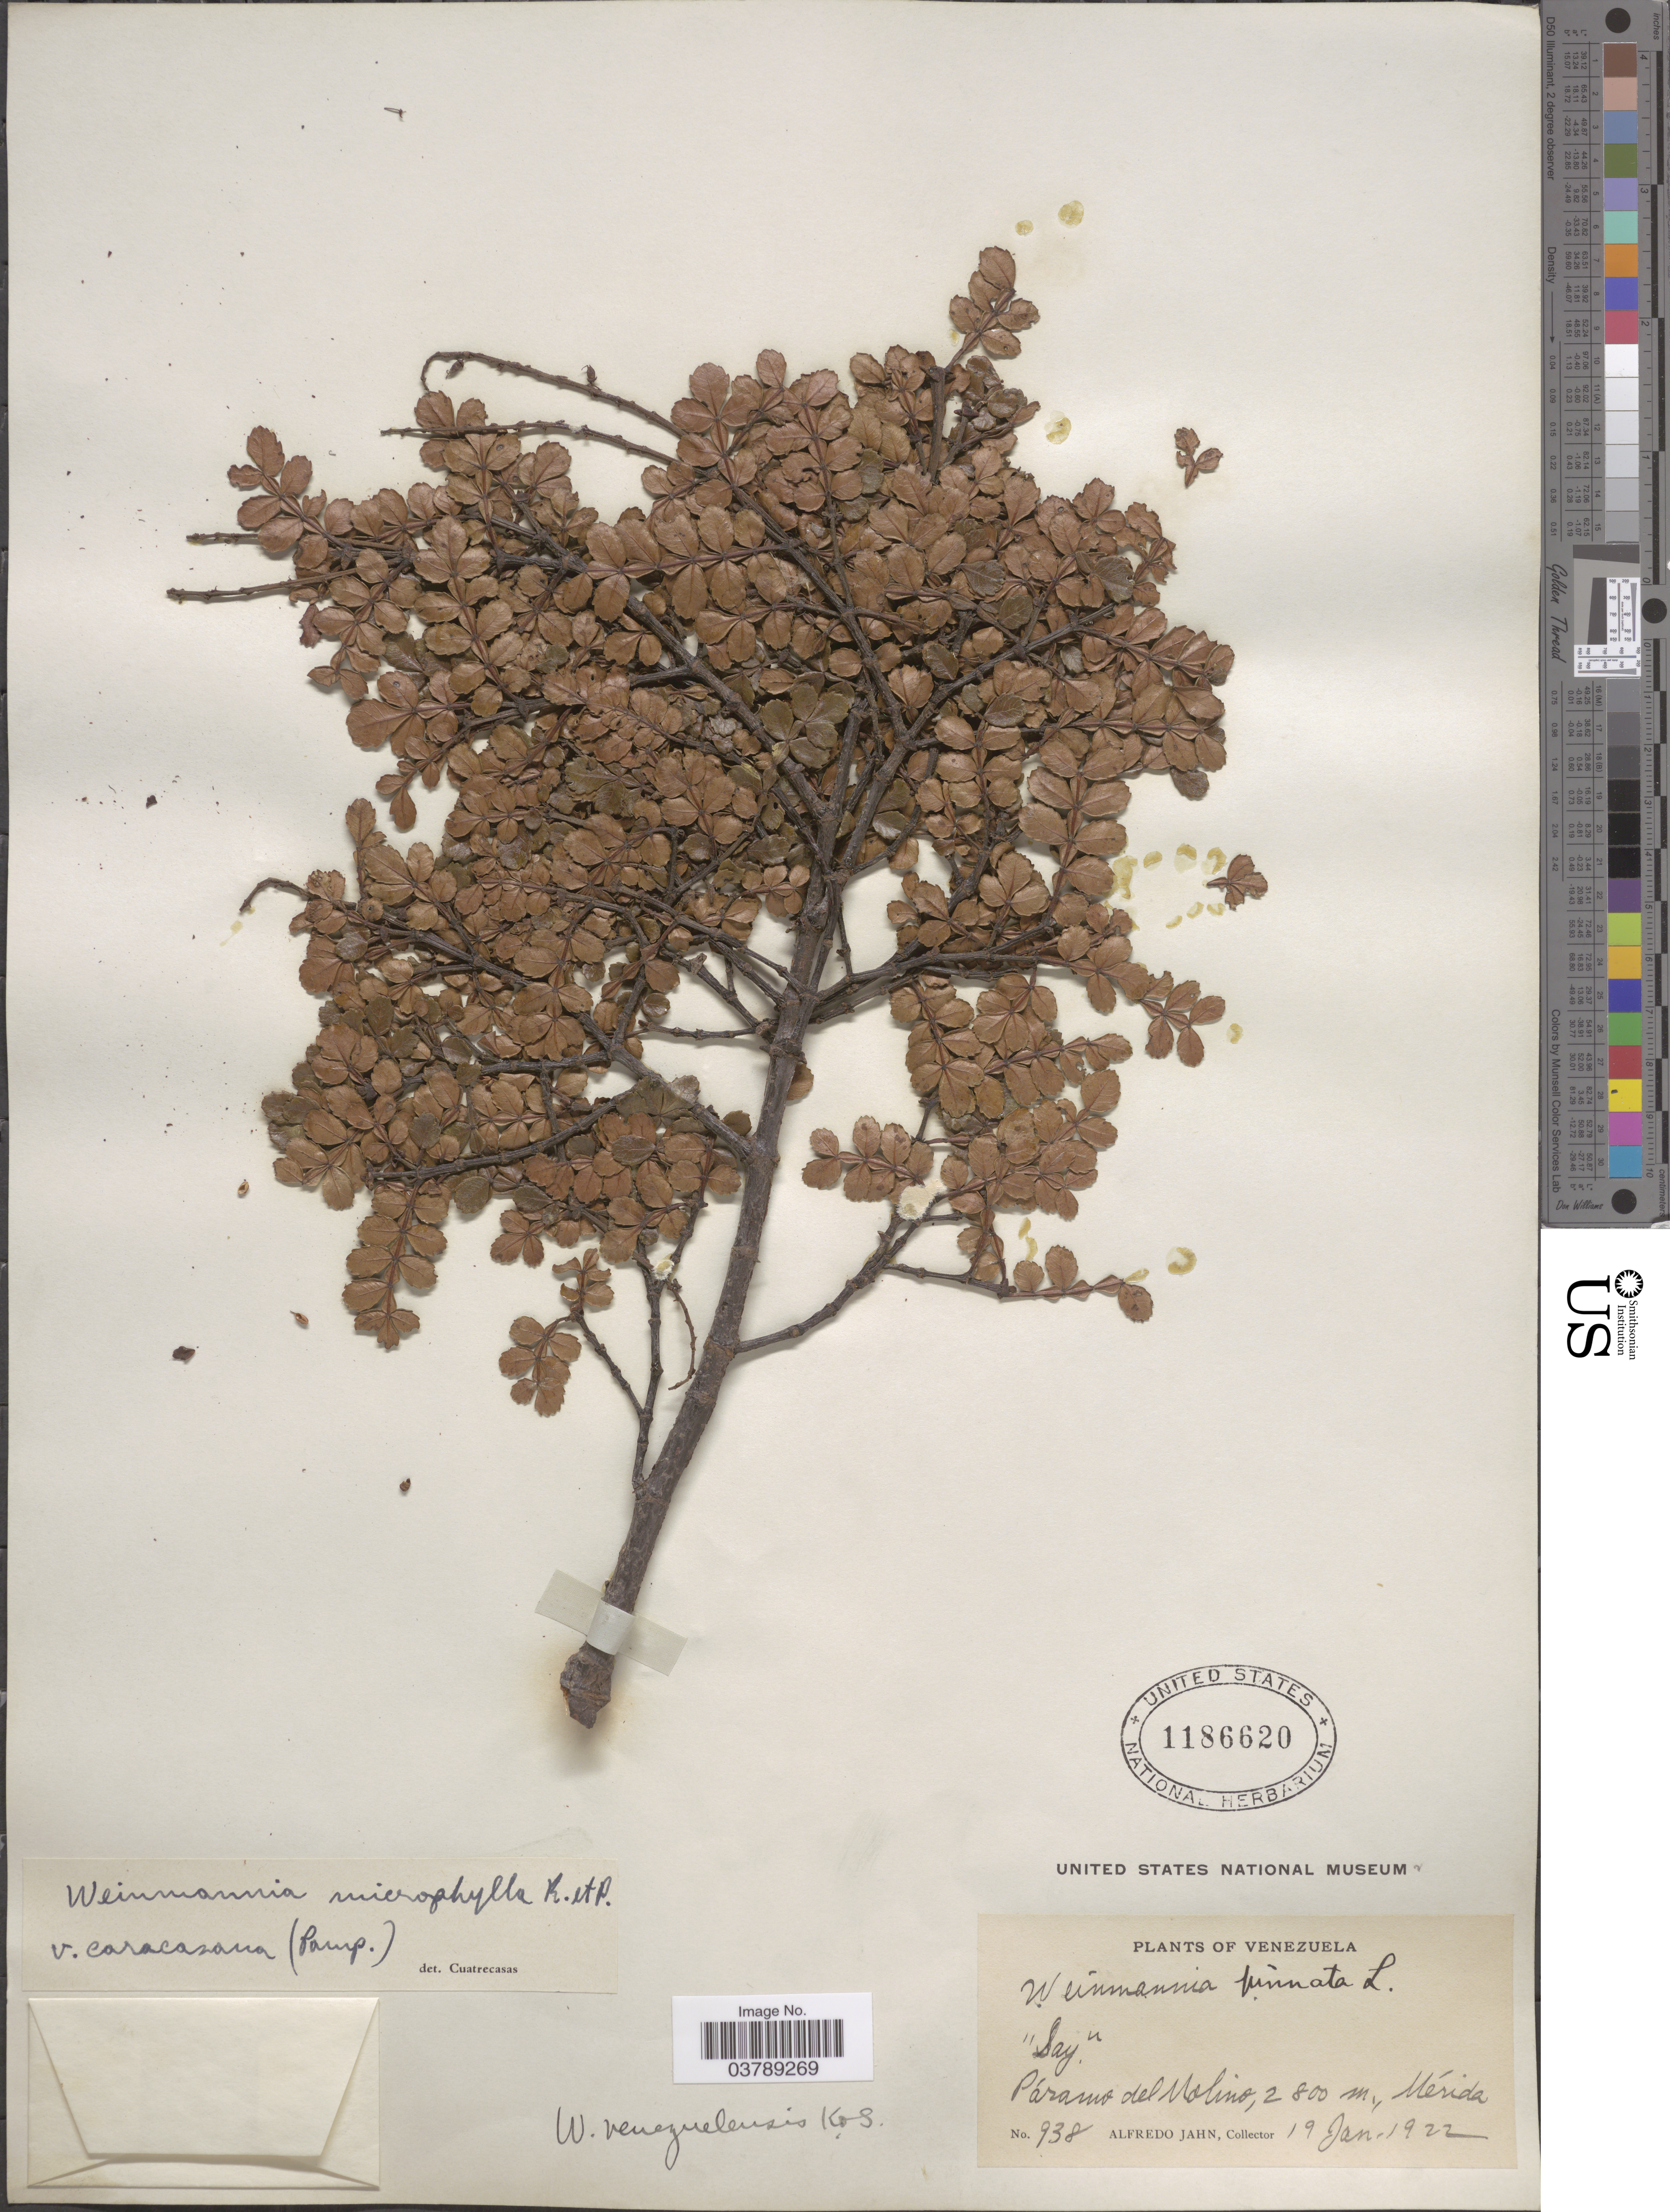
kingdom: Plantae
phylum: Tracheophyta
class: Magnoliopsida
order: Oxalidales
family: Cunoniaceae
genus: Weinmannia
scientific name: Weinmannia lansbergiana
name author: Engl.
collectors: A. Jahn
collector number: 938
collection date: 1922-01-19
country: Venezuela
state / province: Merida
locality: Páramo del Molino.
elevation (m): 2800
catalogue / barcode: US 1186620